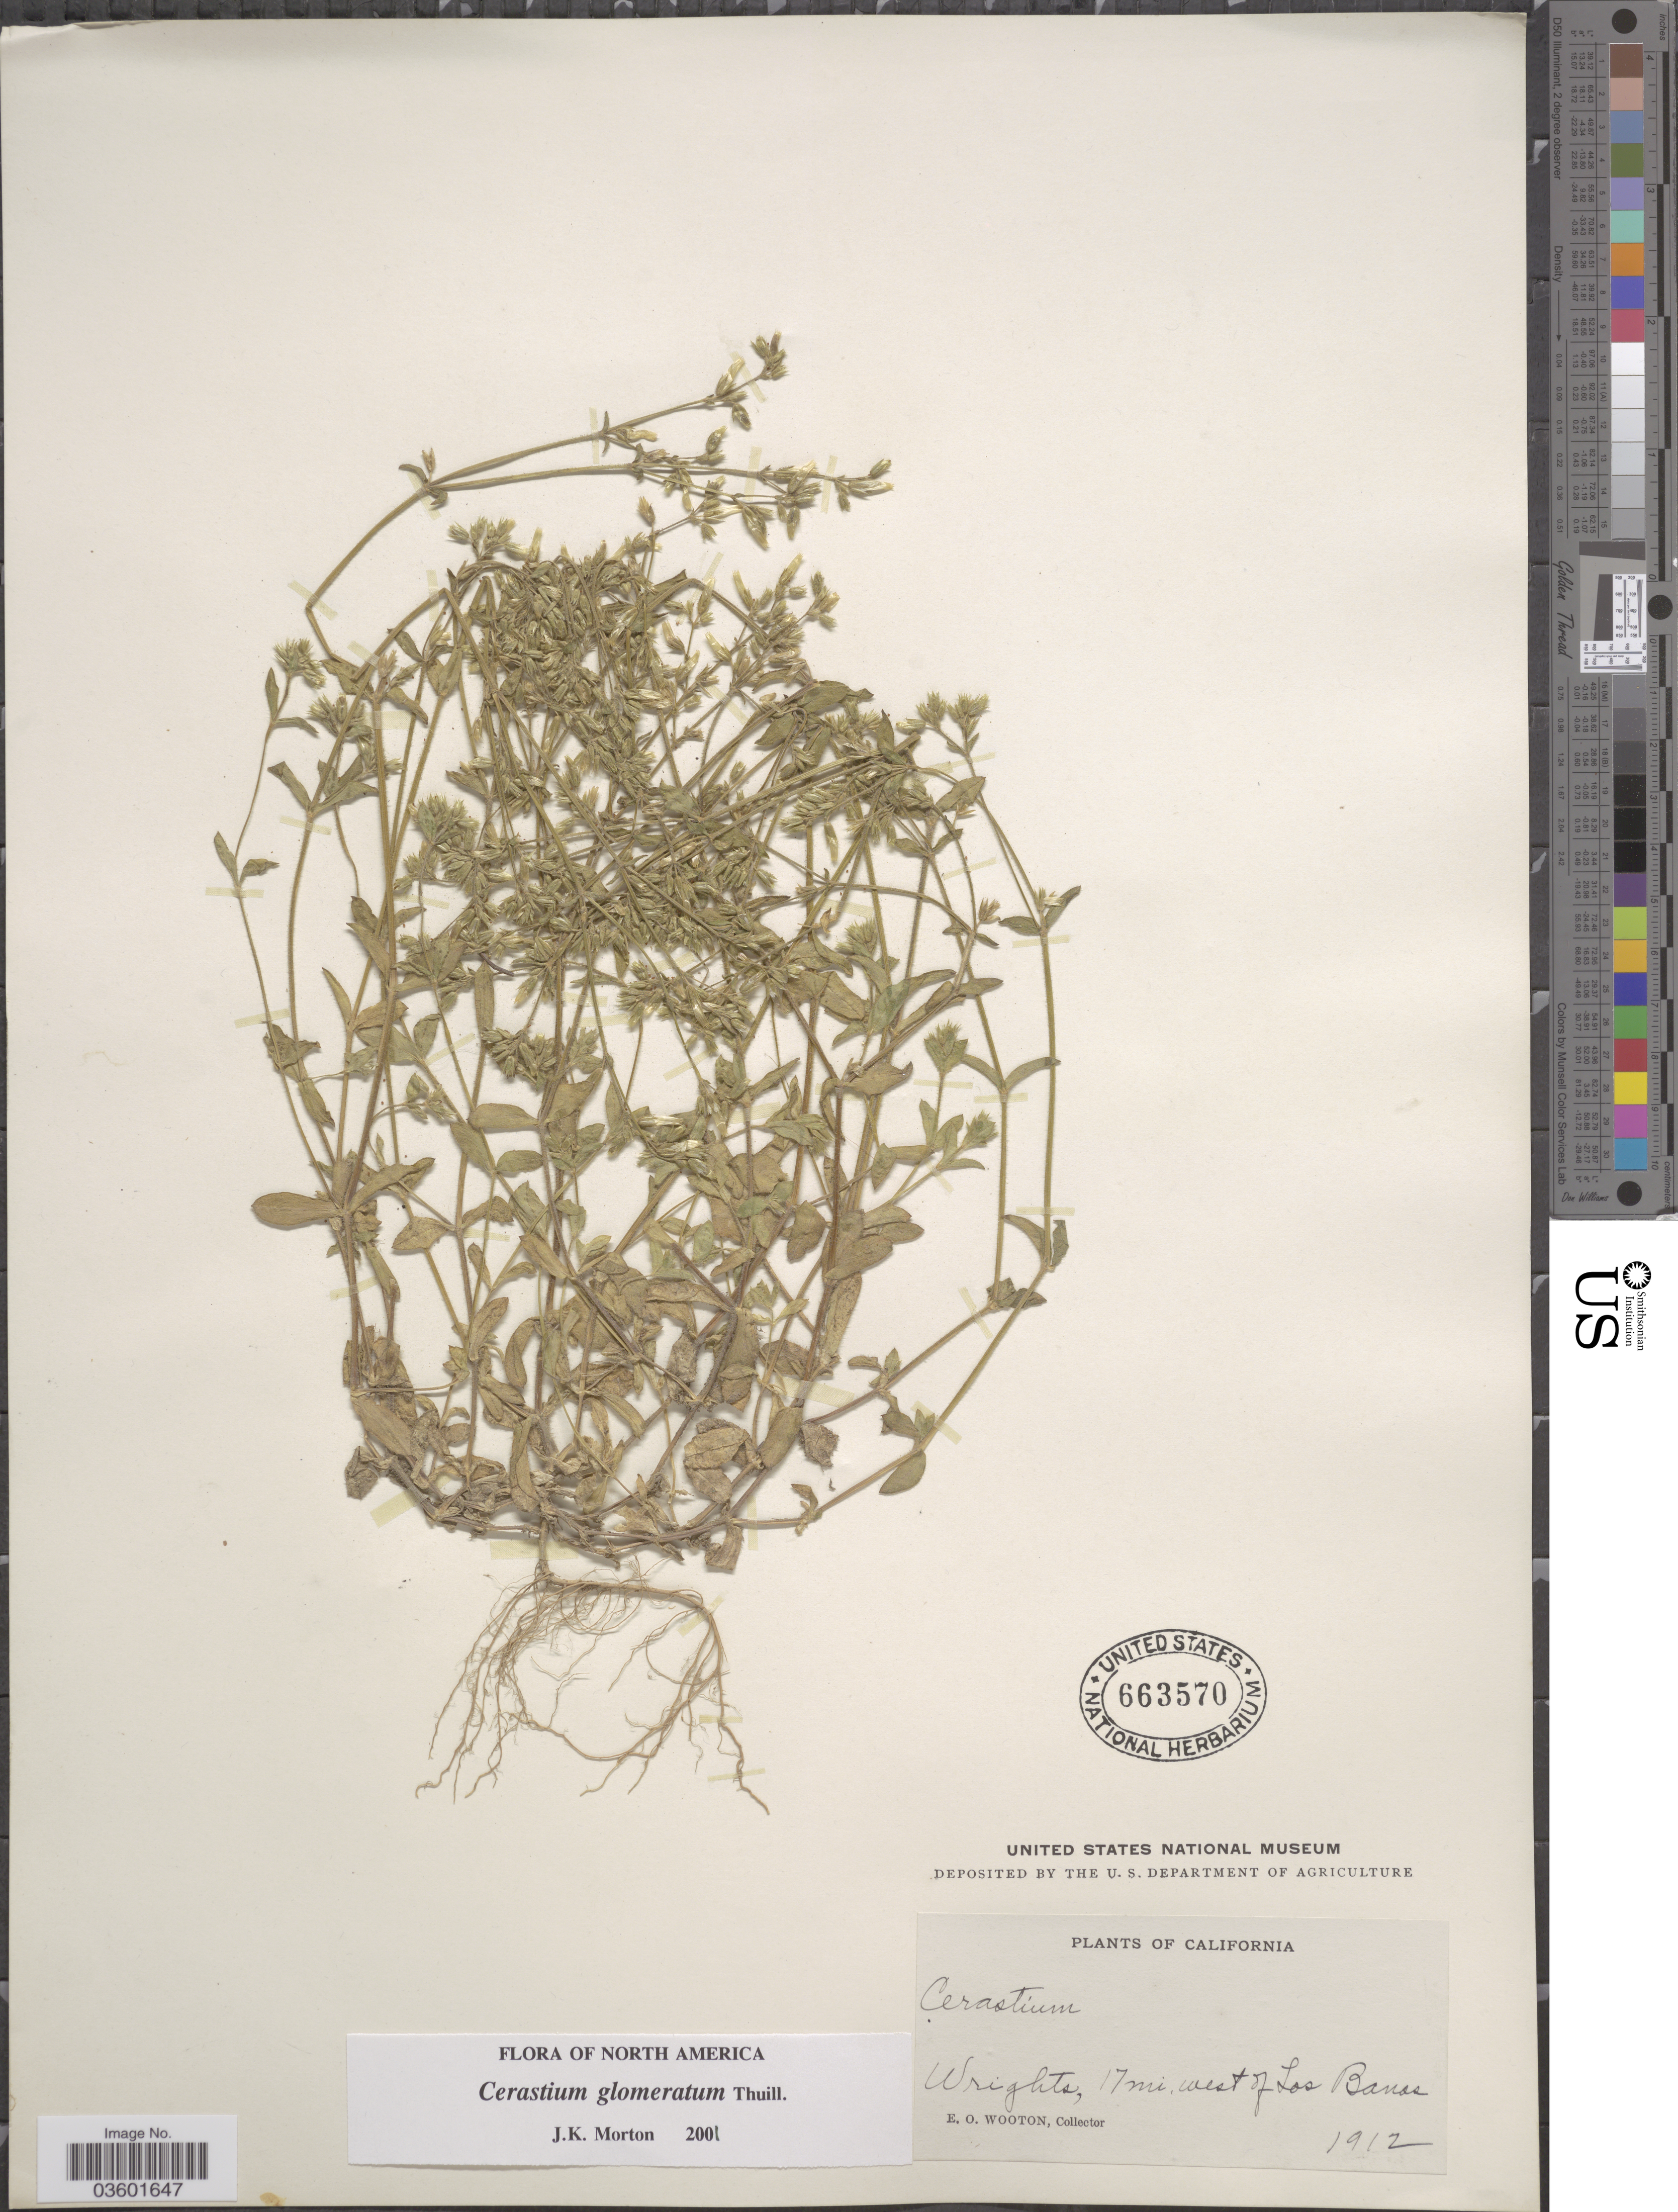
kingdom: Plantae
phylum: Tracheophyta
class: Magnoliopsida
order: Caryophyllales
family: Caryophyllaceae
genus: Cerastium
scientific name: Cerastium glomeratum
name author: Thuill.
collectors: E. O. Wooton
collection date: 1912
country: United States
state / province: California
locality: Wrights, 17 mi. west of Los Banos.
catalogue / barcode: US 663570